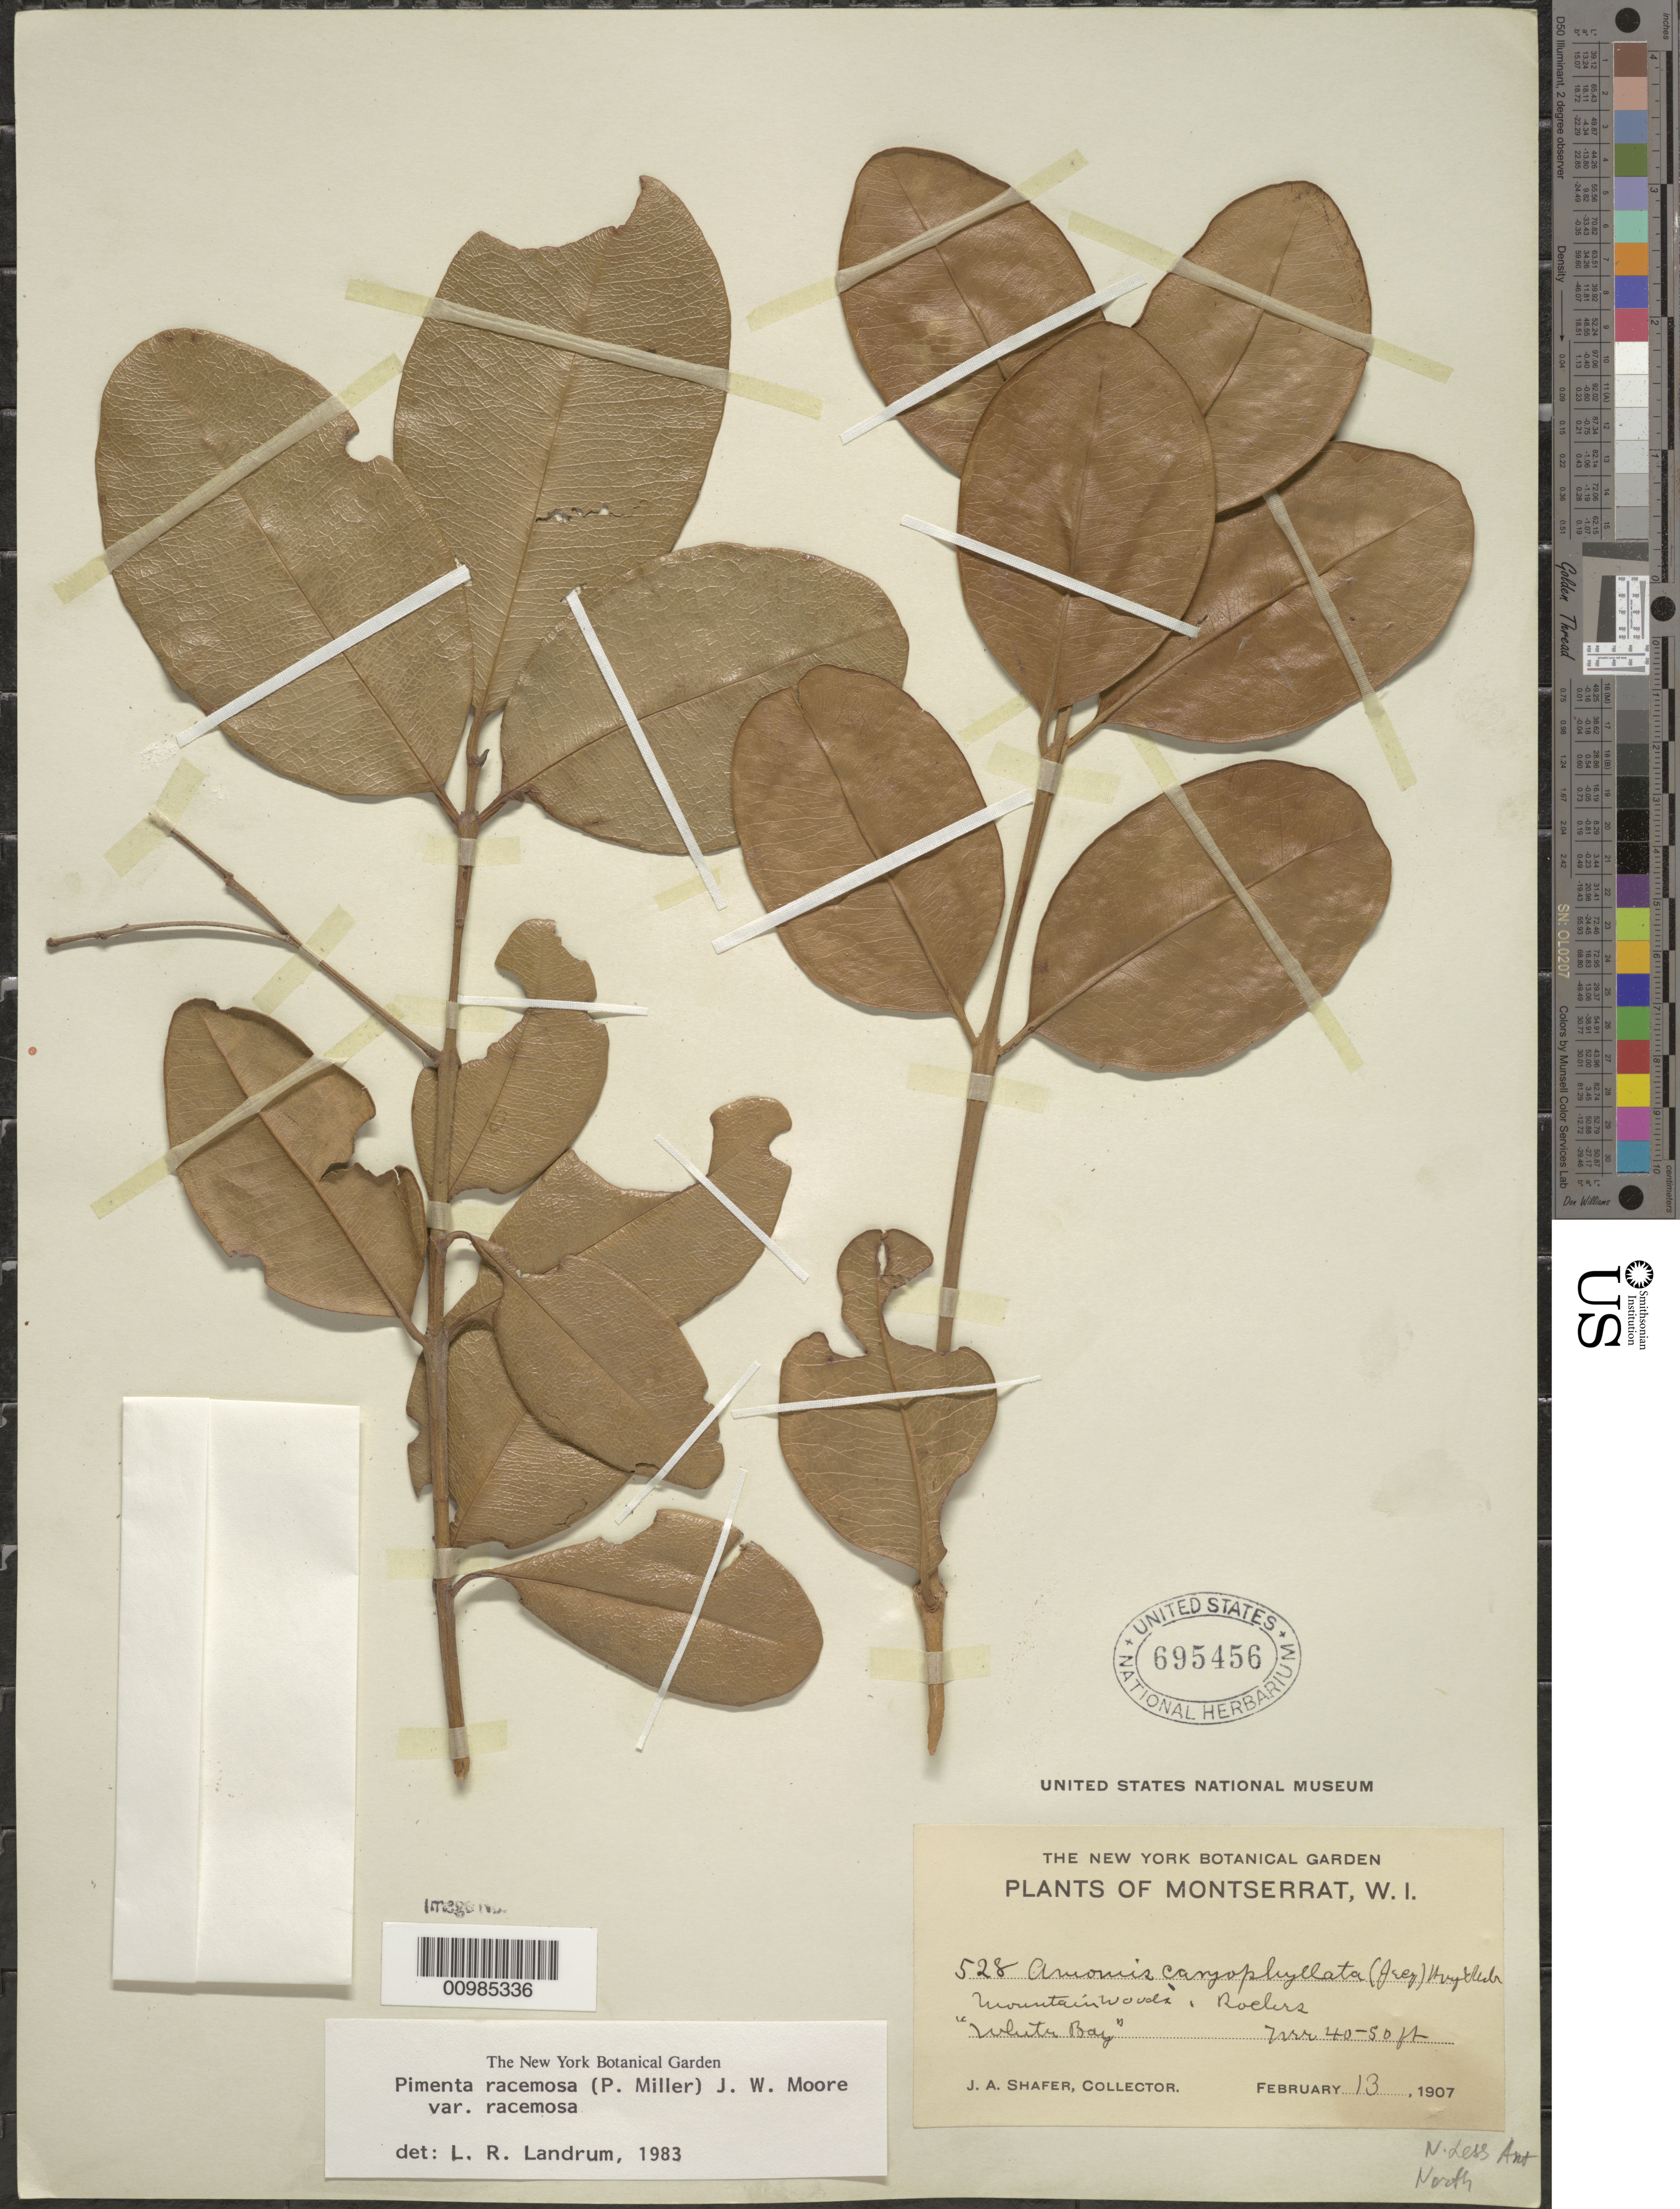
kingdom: Plantae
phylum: Tracheophyta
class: Magnoliopsida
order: Myrtales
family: Myrtaceae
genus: Pimenta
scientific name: Pimenta racemosa var. racemosa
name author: (Mill.) J.W. Moore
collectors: J. A. Shafer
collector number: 528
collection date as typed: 13 Feb 1907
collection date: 1907-02-13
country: Montserrat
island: Montserrat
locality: White Bay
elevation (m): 12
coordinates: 0 N, 0 E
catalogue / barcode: US 695456